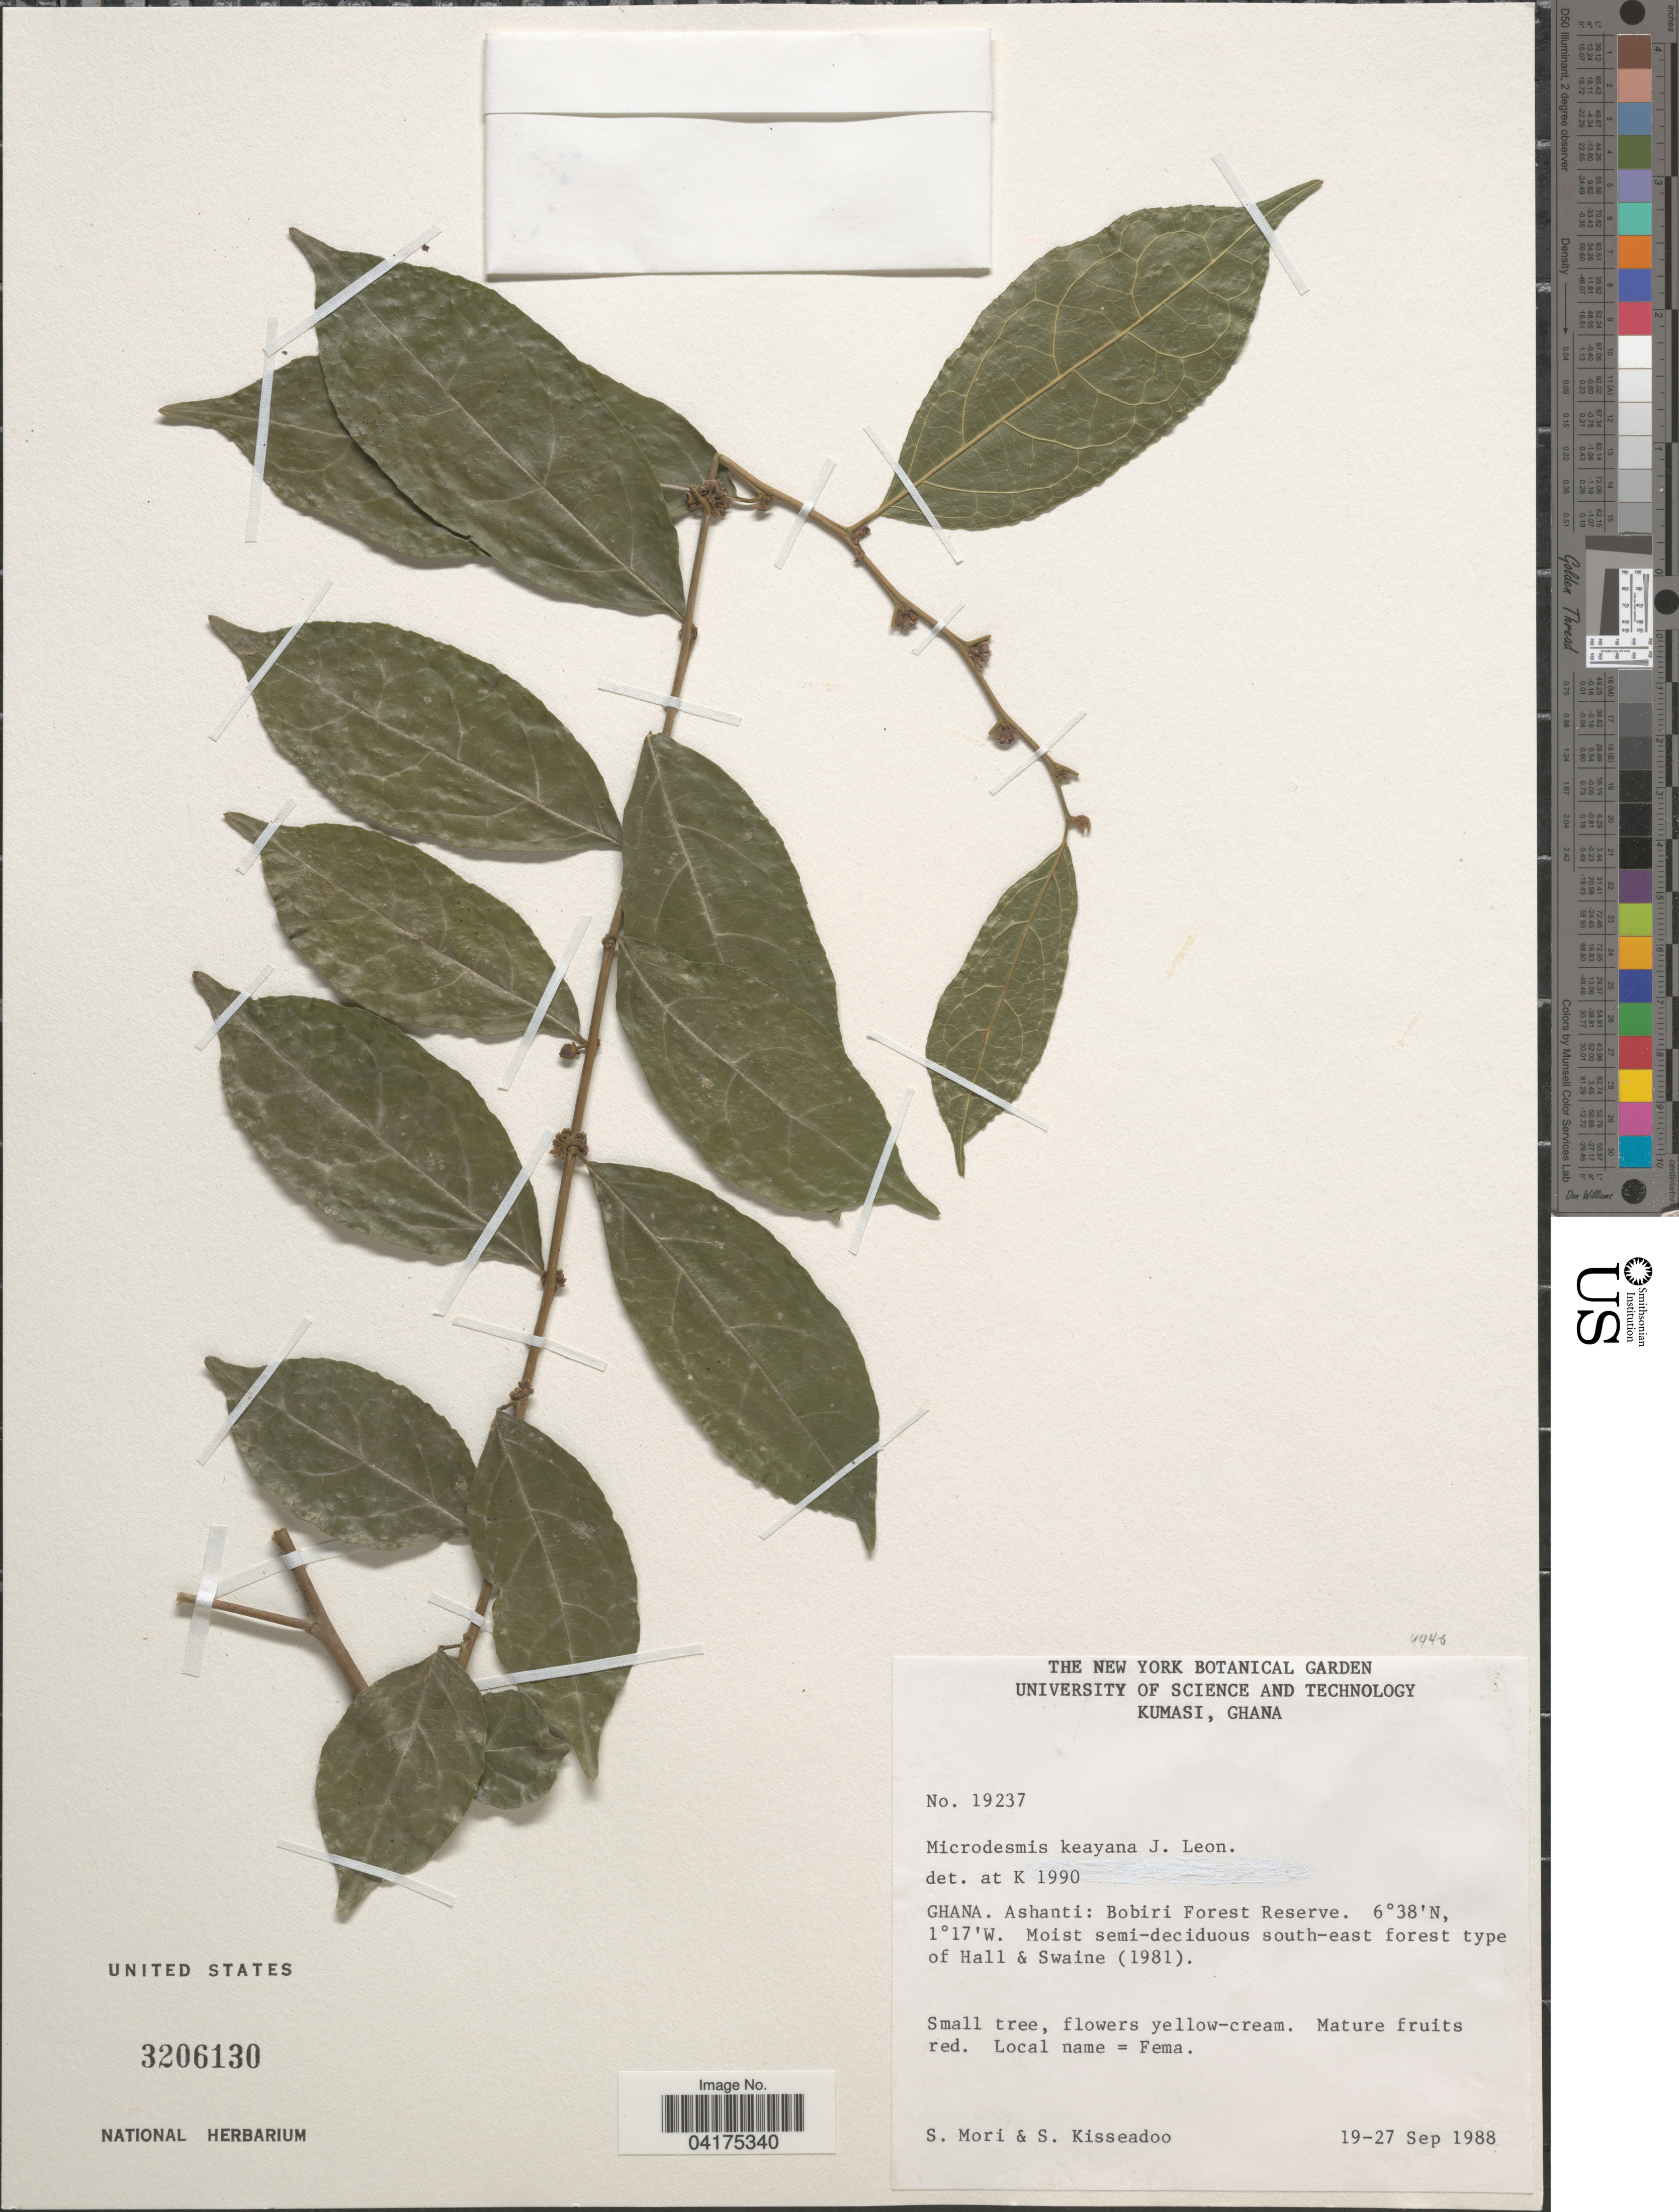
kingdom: Plantae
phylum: Tracheophyta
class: Magnoliopsida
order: Malpighiales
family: Pandaceae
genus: Microdesmis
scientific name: Microdesmis keayana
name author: J. Léonard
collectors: S. Mori & S. Kisseadoo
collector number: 19237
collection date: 1988-09-19/1988-09-27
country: Ghana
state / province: Ashanti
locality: Bobiri Forest Reserve. Moist semi-deciduous south-east forest type of Hall & Swaine (1981).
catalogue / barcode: US 3206130